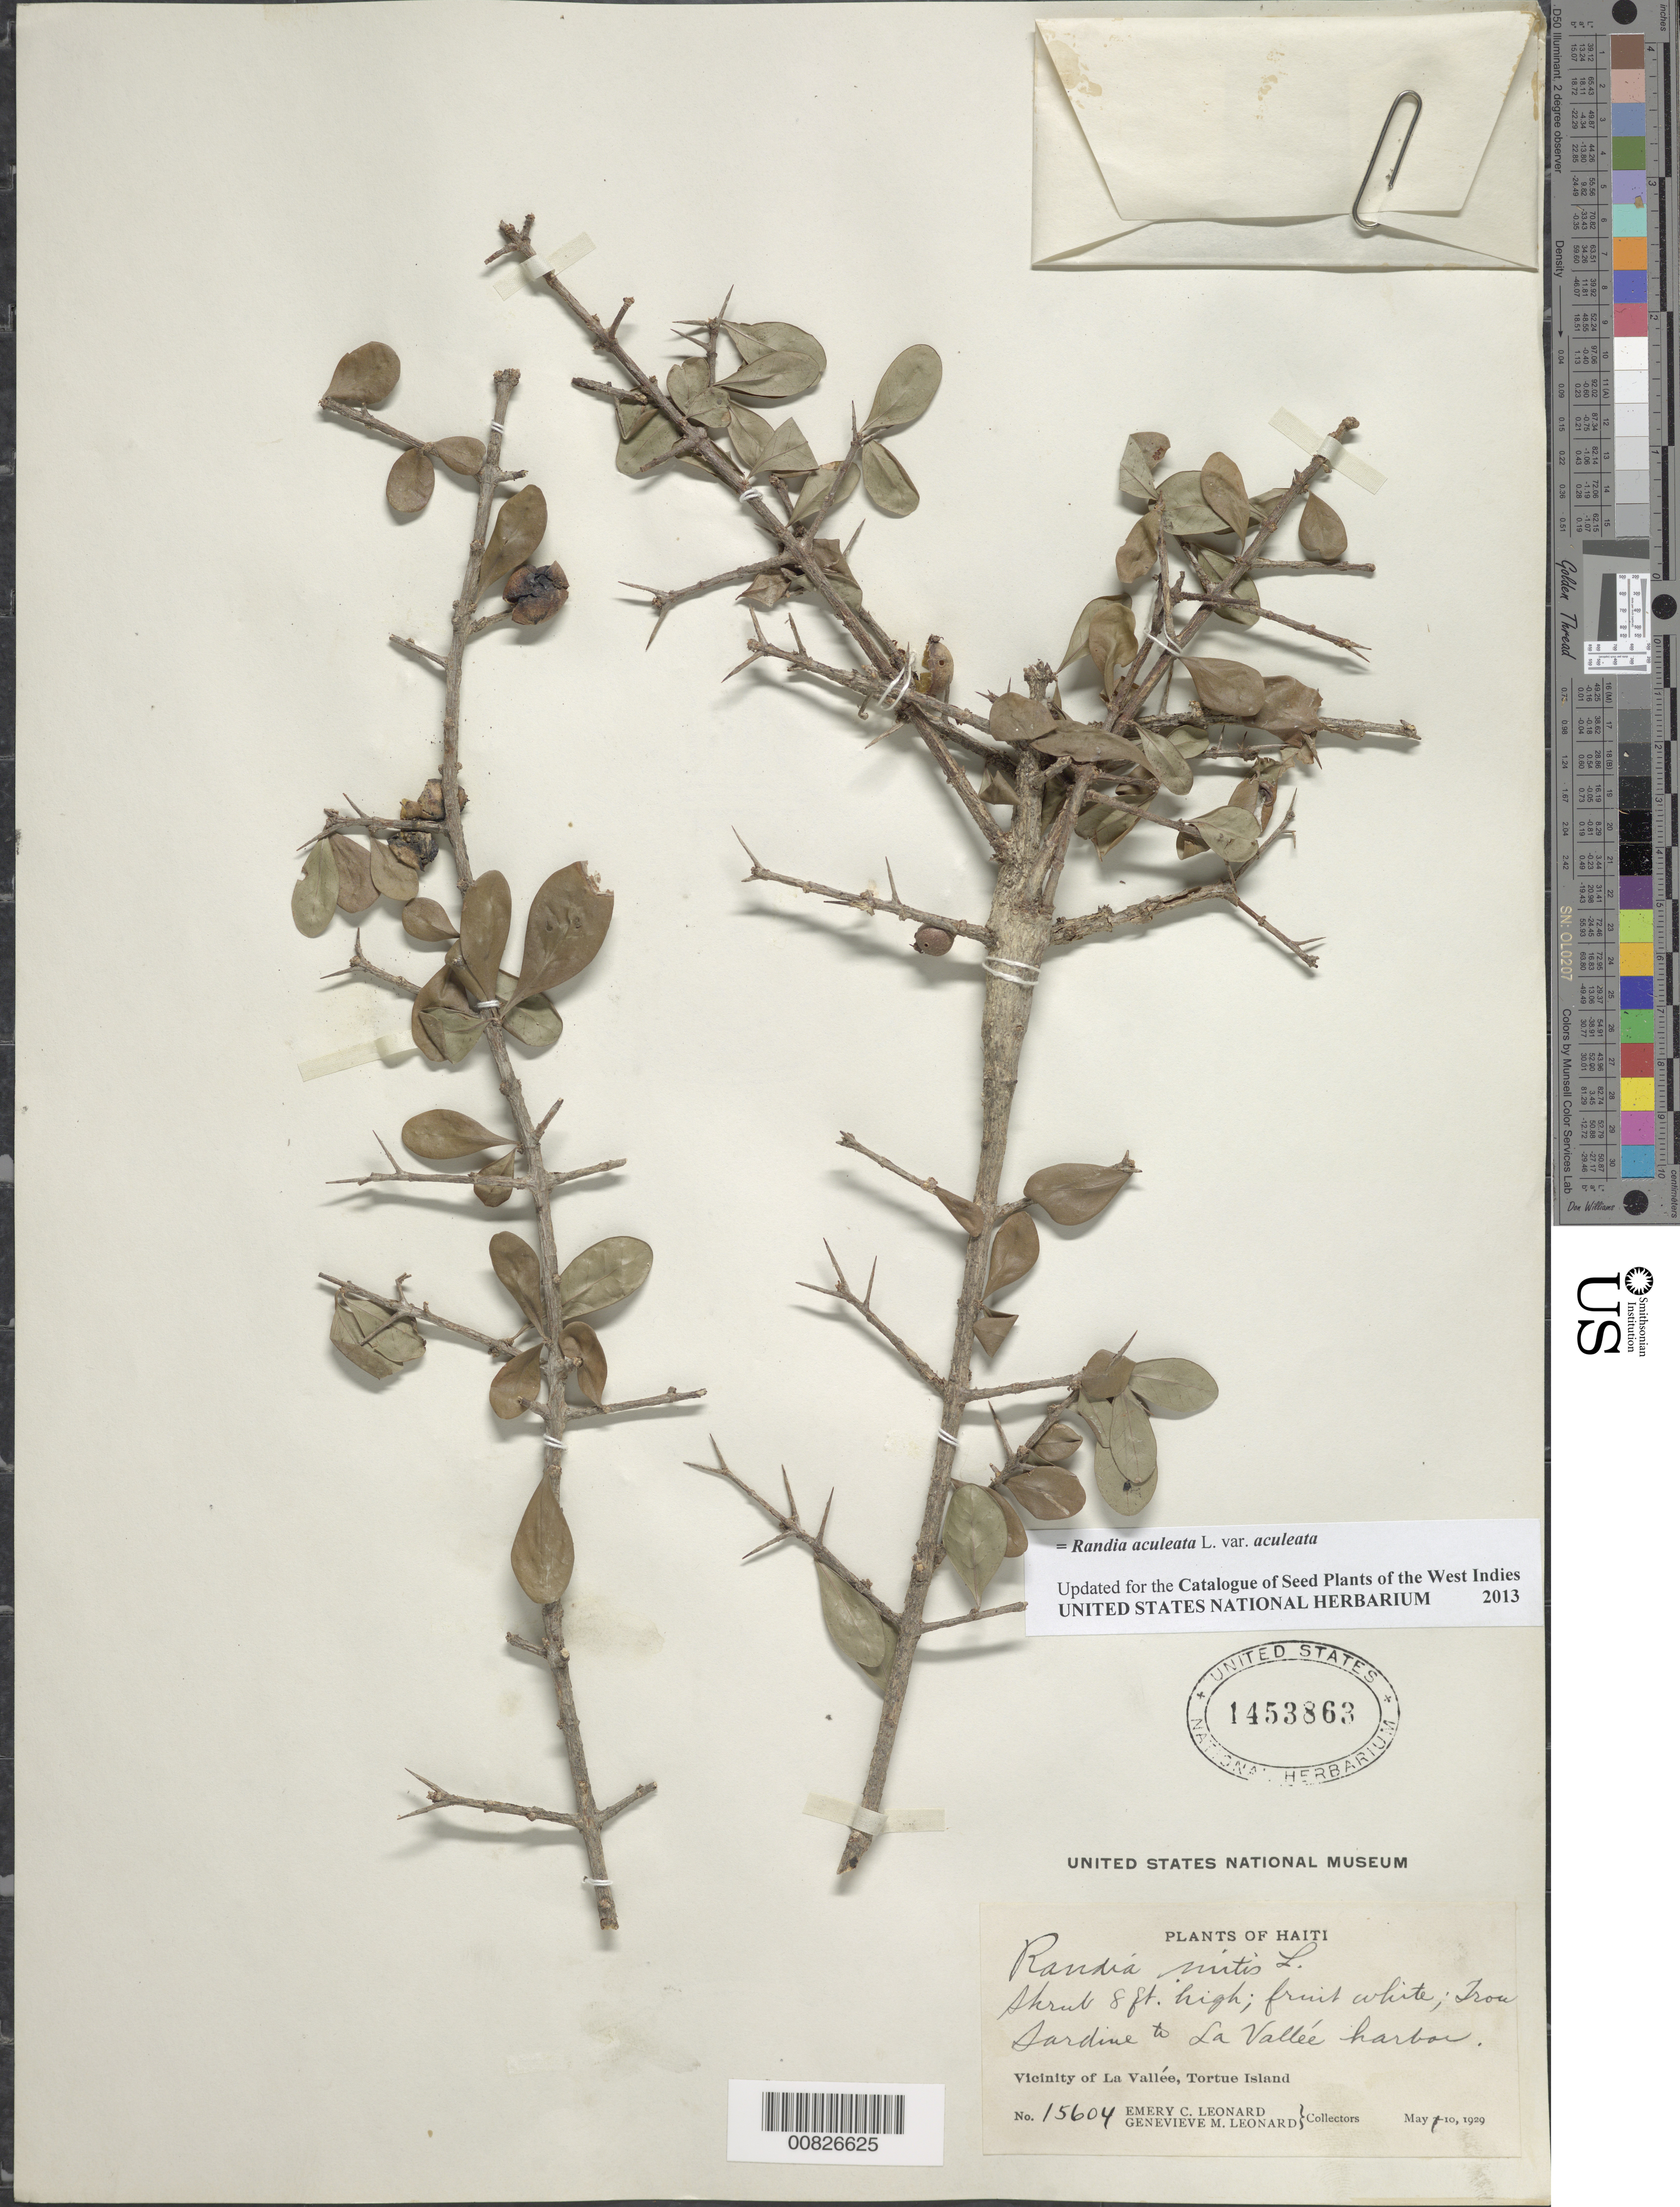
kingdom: Plantae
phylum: Tracheophyta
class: Magnoliopsida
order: Gentianales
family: Rubiaceae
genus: Randia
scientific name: Randia aculeata var. aculeata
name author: L.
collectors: E. C. Leonard & G. M. Leonard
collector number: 15604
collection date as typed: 10 May 1929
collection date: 1929-05-10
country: Haiti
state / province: Nord-Ouest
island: Île de la Tortue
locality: Vicinity of La Vallée, Trou Sardine to La Vallée harbor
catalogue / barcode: US 1453863